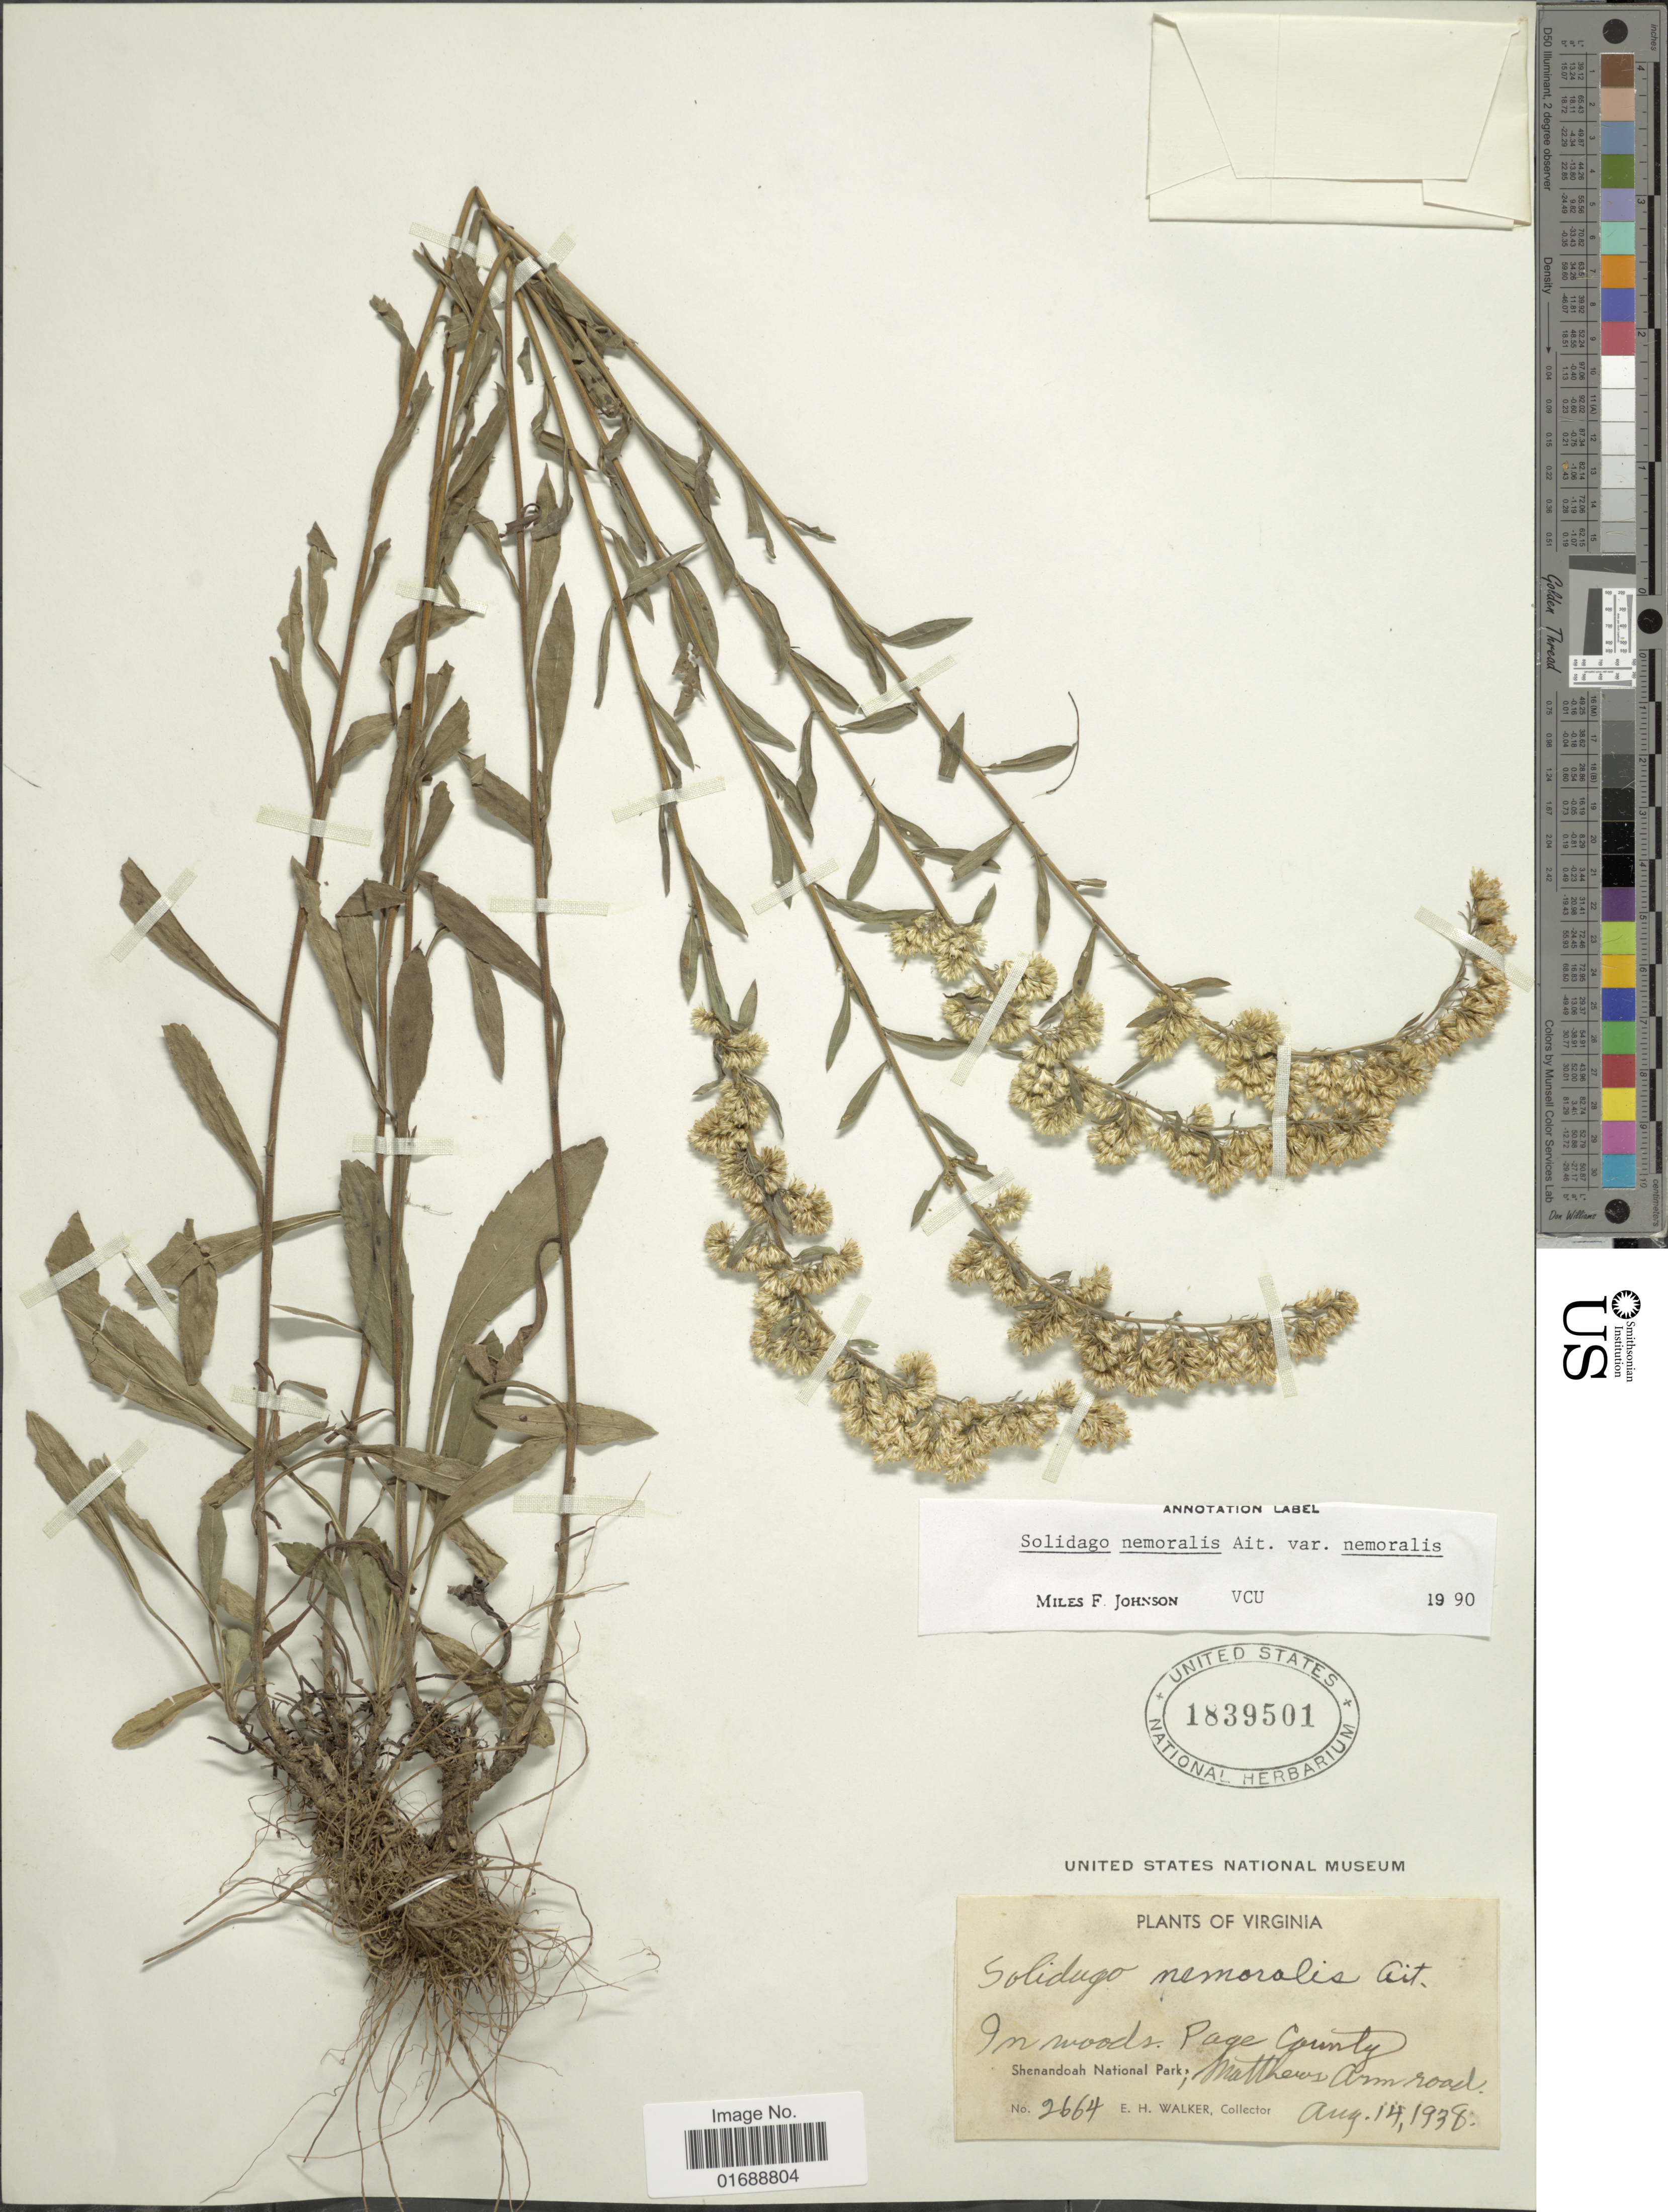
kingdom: Plantae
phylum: Tracheophyta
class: Magnoliopsida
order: Asterales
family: Asteraceae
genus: Solidago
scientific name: Solidago nemoralis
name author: Aiton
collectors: E. H. Walker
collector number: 2664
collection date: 1938-08-14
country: United States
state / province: Virginia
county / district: Page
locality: Shenandoah National Park, Matthews Arm Road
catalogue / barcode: US 1839501